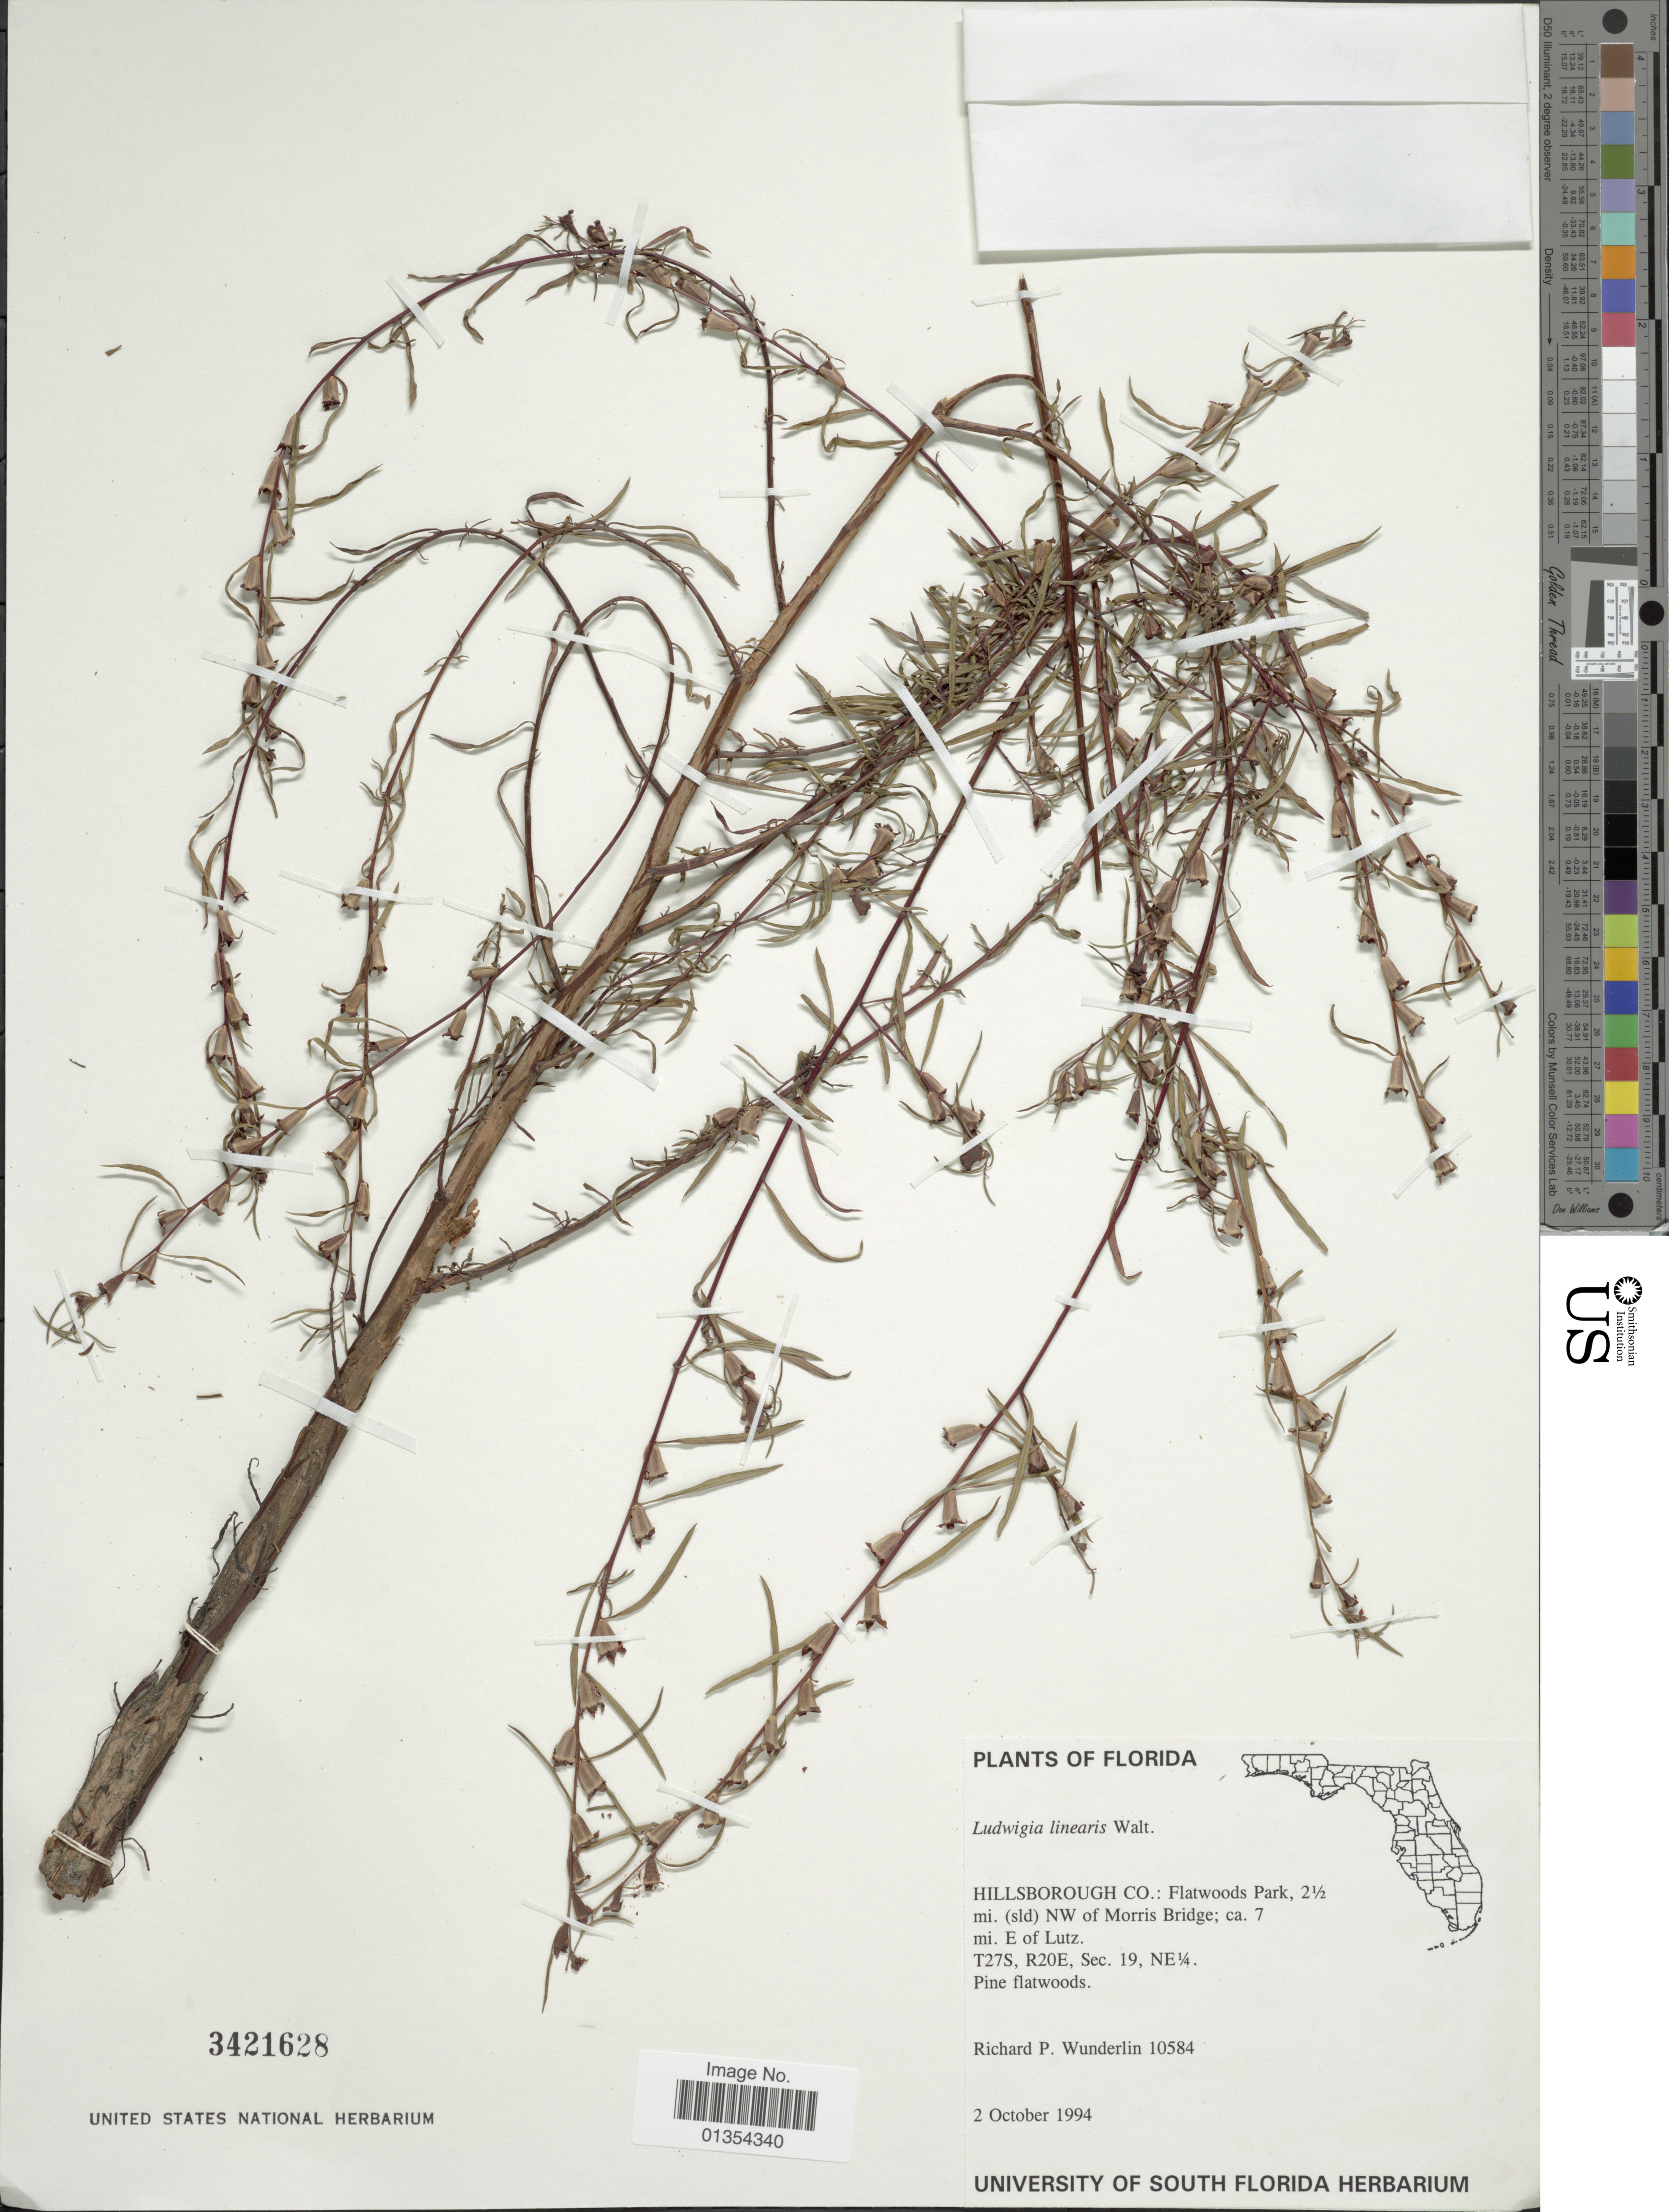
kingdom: Plantae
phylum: Tracheophyta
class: Magnoliopsida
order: Myrtales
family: Onagraceae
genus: Ludwigia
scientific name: Ludwigia linearis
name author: Walter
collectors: R. P. Wunderlin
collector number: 10584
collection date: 1994-10-02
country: United States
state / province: Florida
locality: Hillsborough Co.: Flatwood Park, 2½ mi. (sld) NW of Morris Bridge; ca. 7 mi. E of Lutz. T27S, R20E, Sec. 19, NE¼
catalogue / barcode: US 3421628